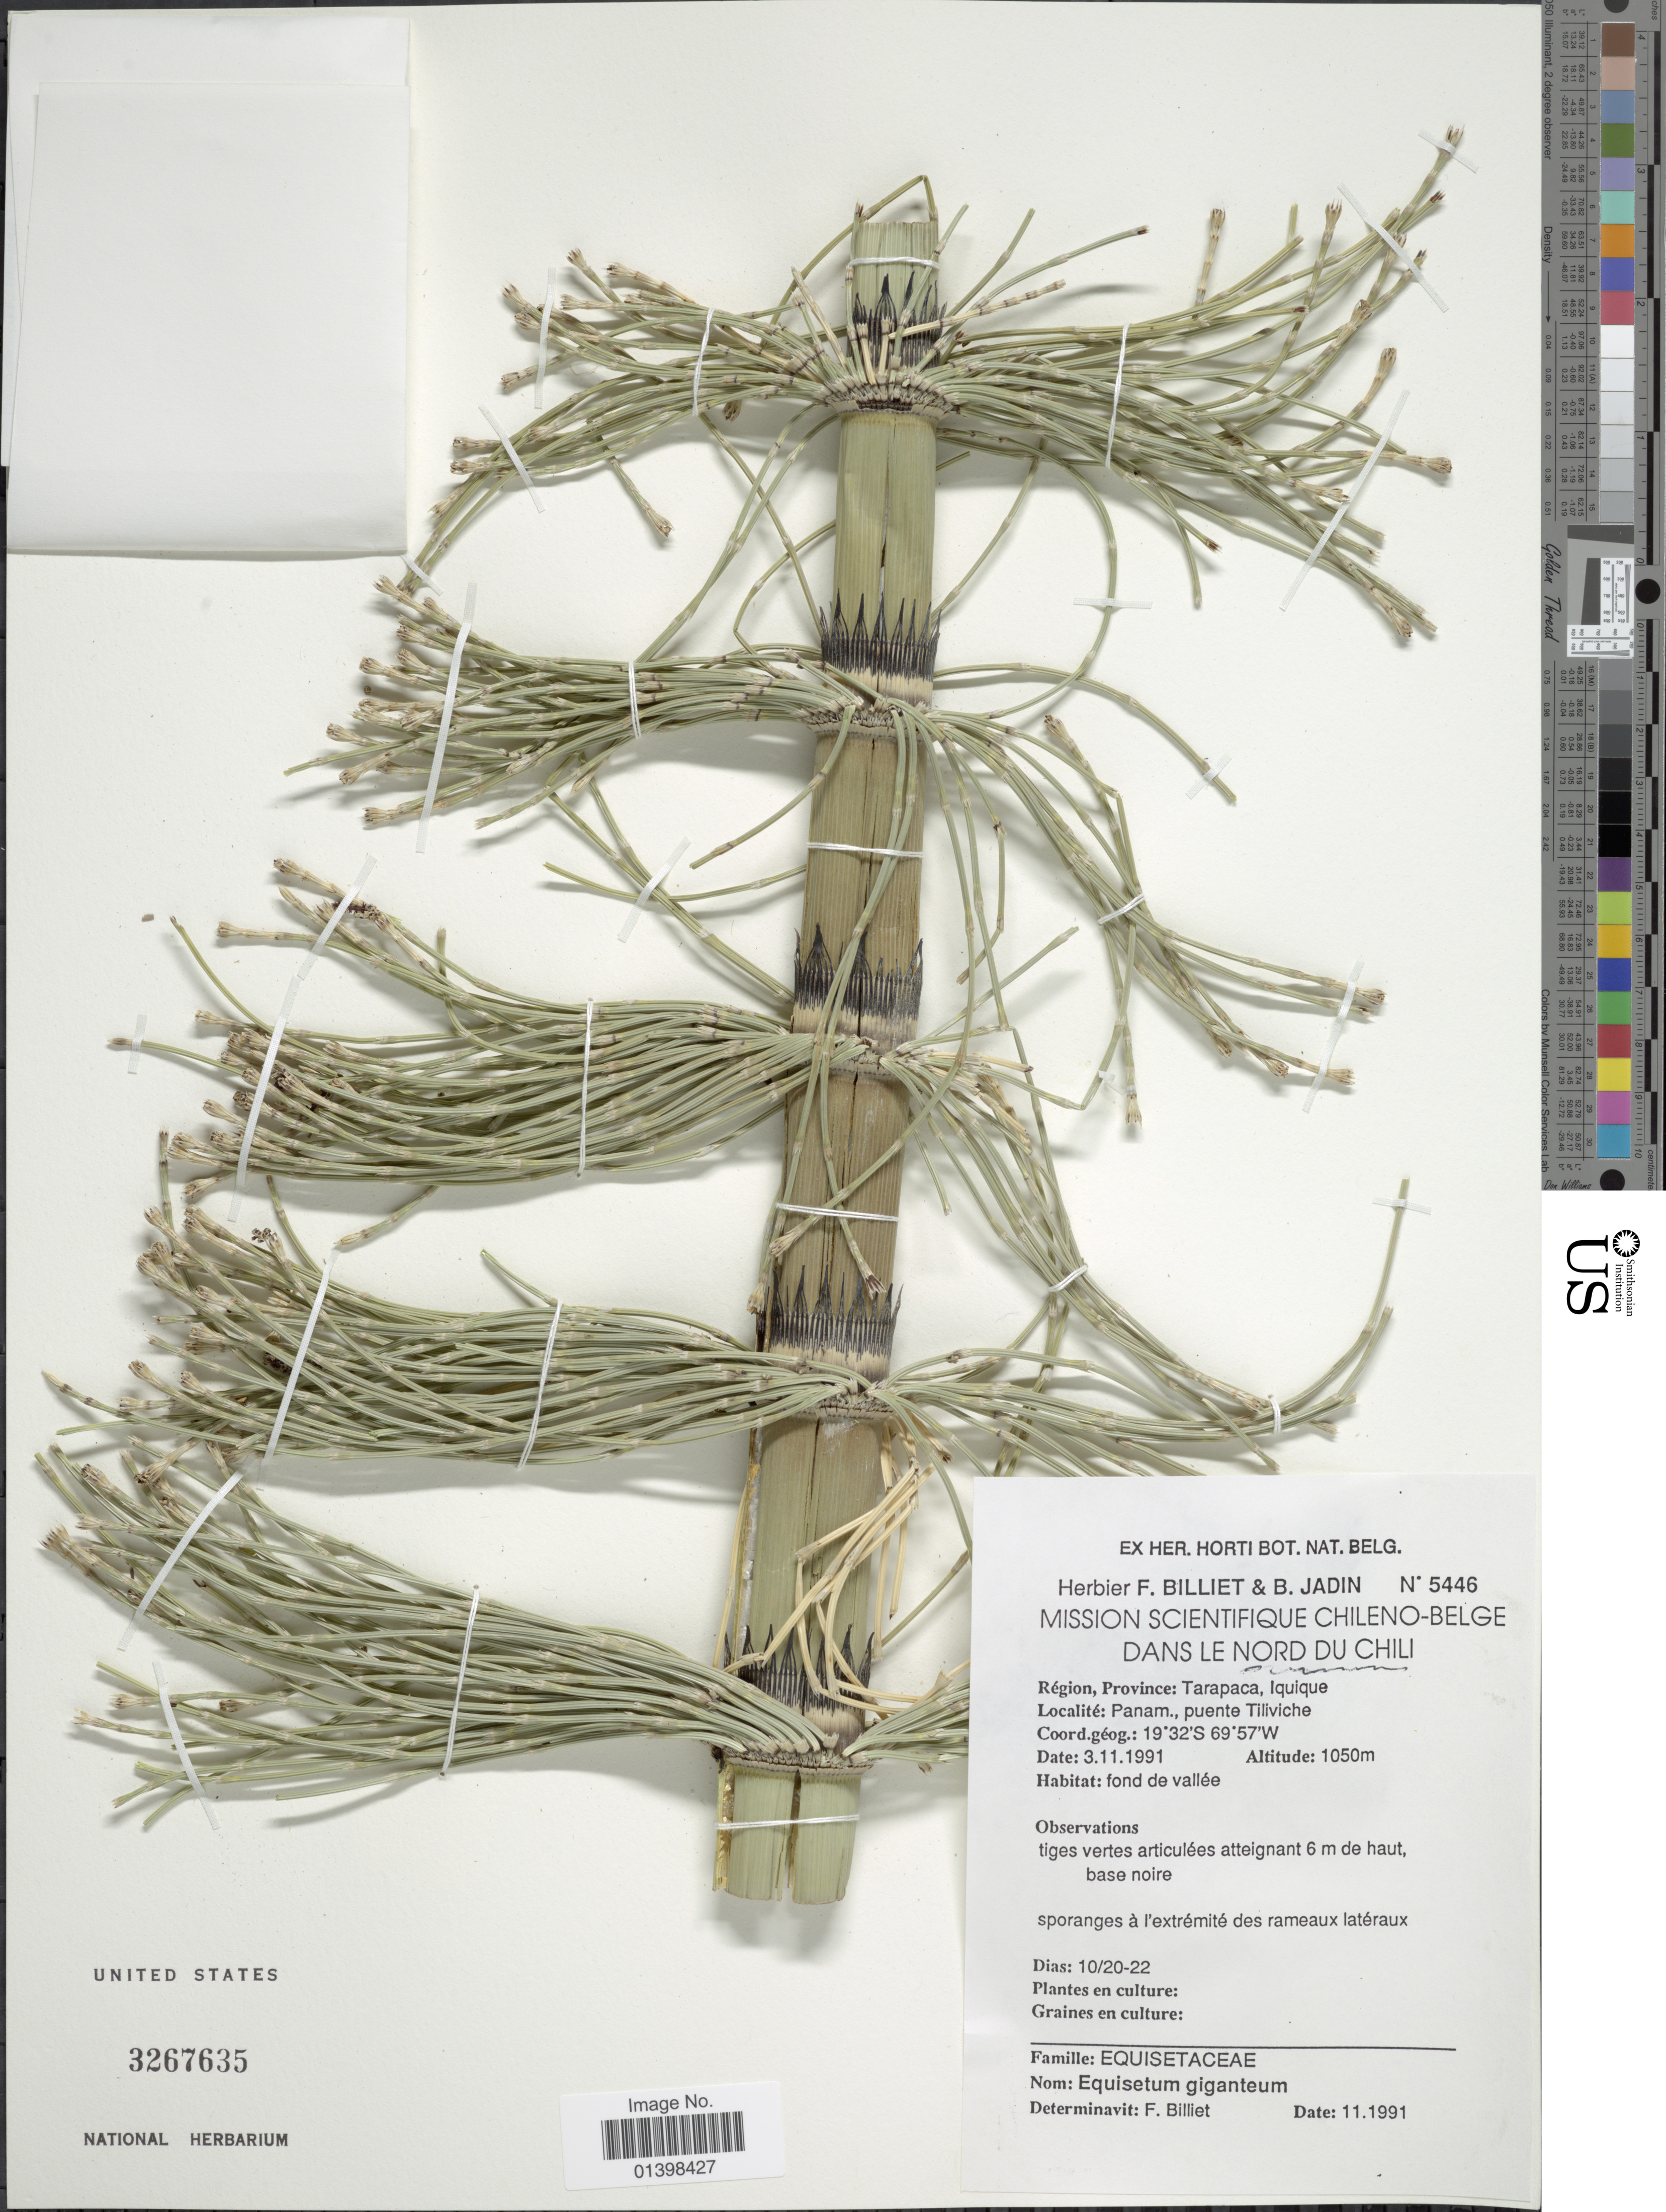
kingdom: Plantae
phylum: Tracheophyta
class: Polypodiopsida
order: Equisetales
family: Equisetaceae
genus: Equisetum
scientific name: Equisetum giganteum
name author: L.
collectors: ex herb. F. Billiet & B. Jadin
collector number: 5446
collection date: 1991-11-03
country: Chile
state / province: Tarapacá (I)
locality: Région: Iquique, Panam., Puente Tilliviche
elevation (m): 1050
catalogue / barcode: US 3267635